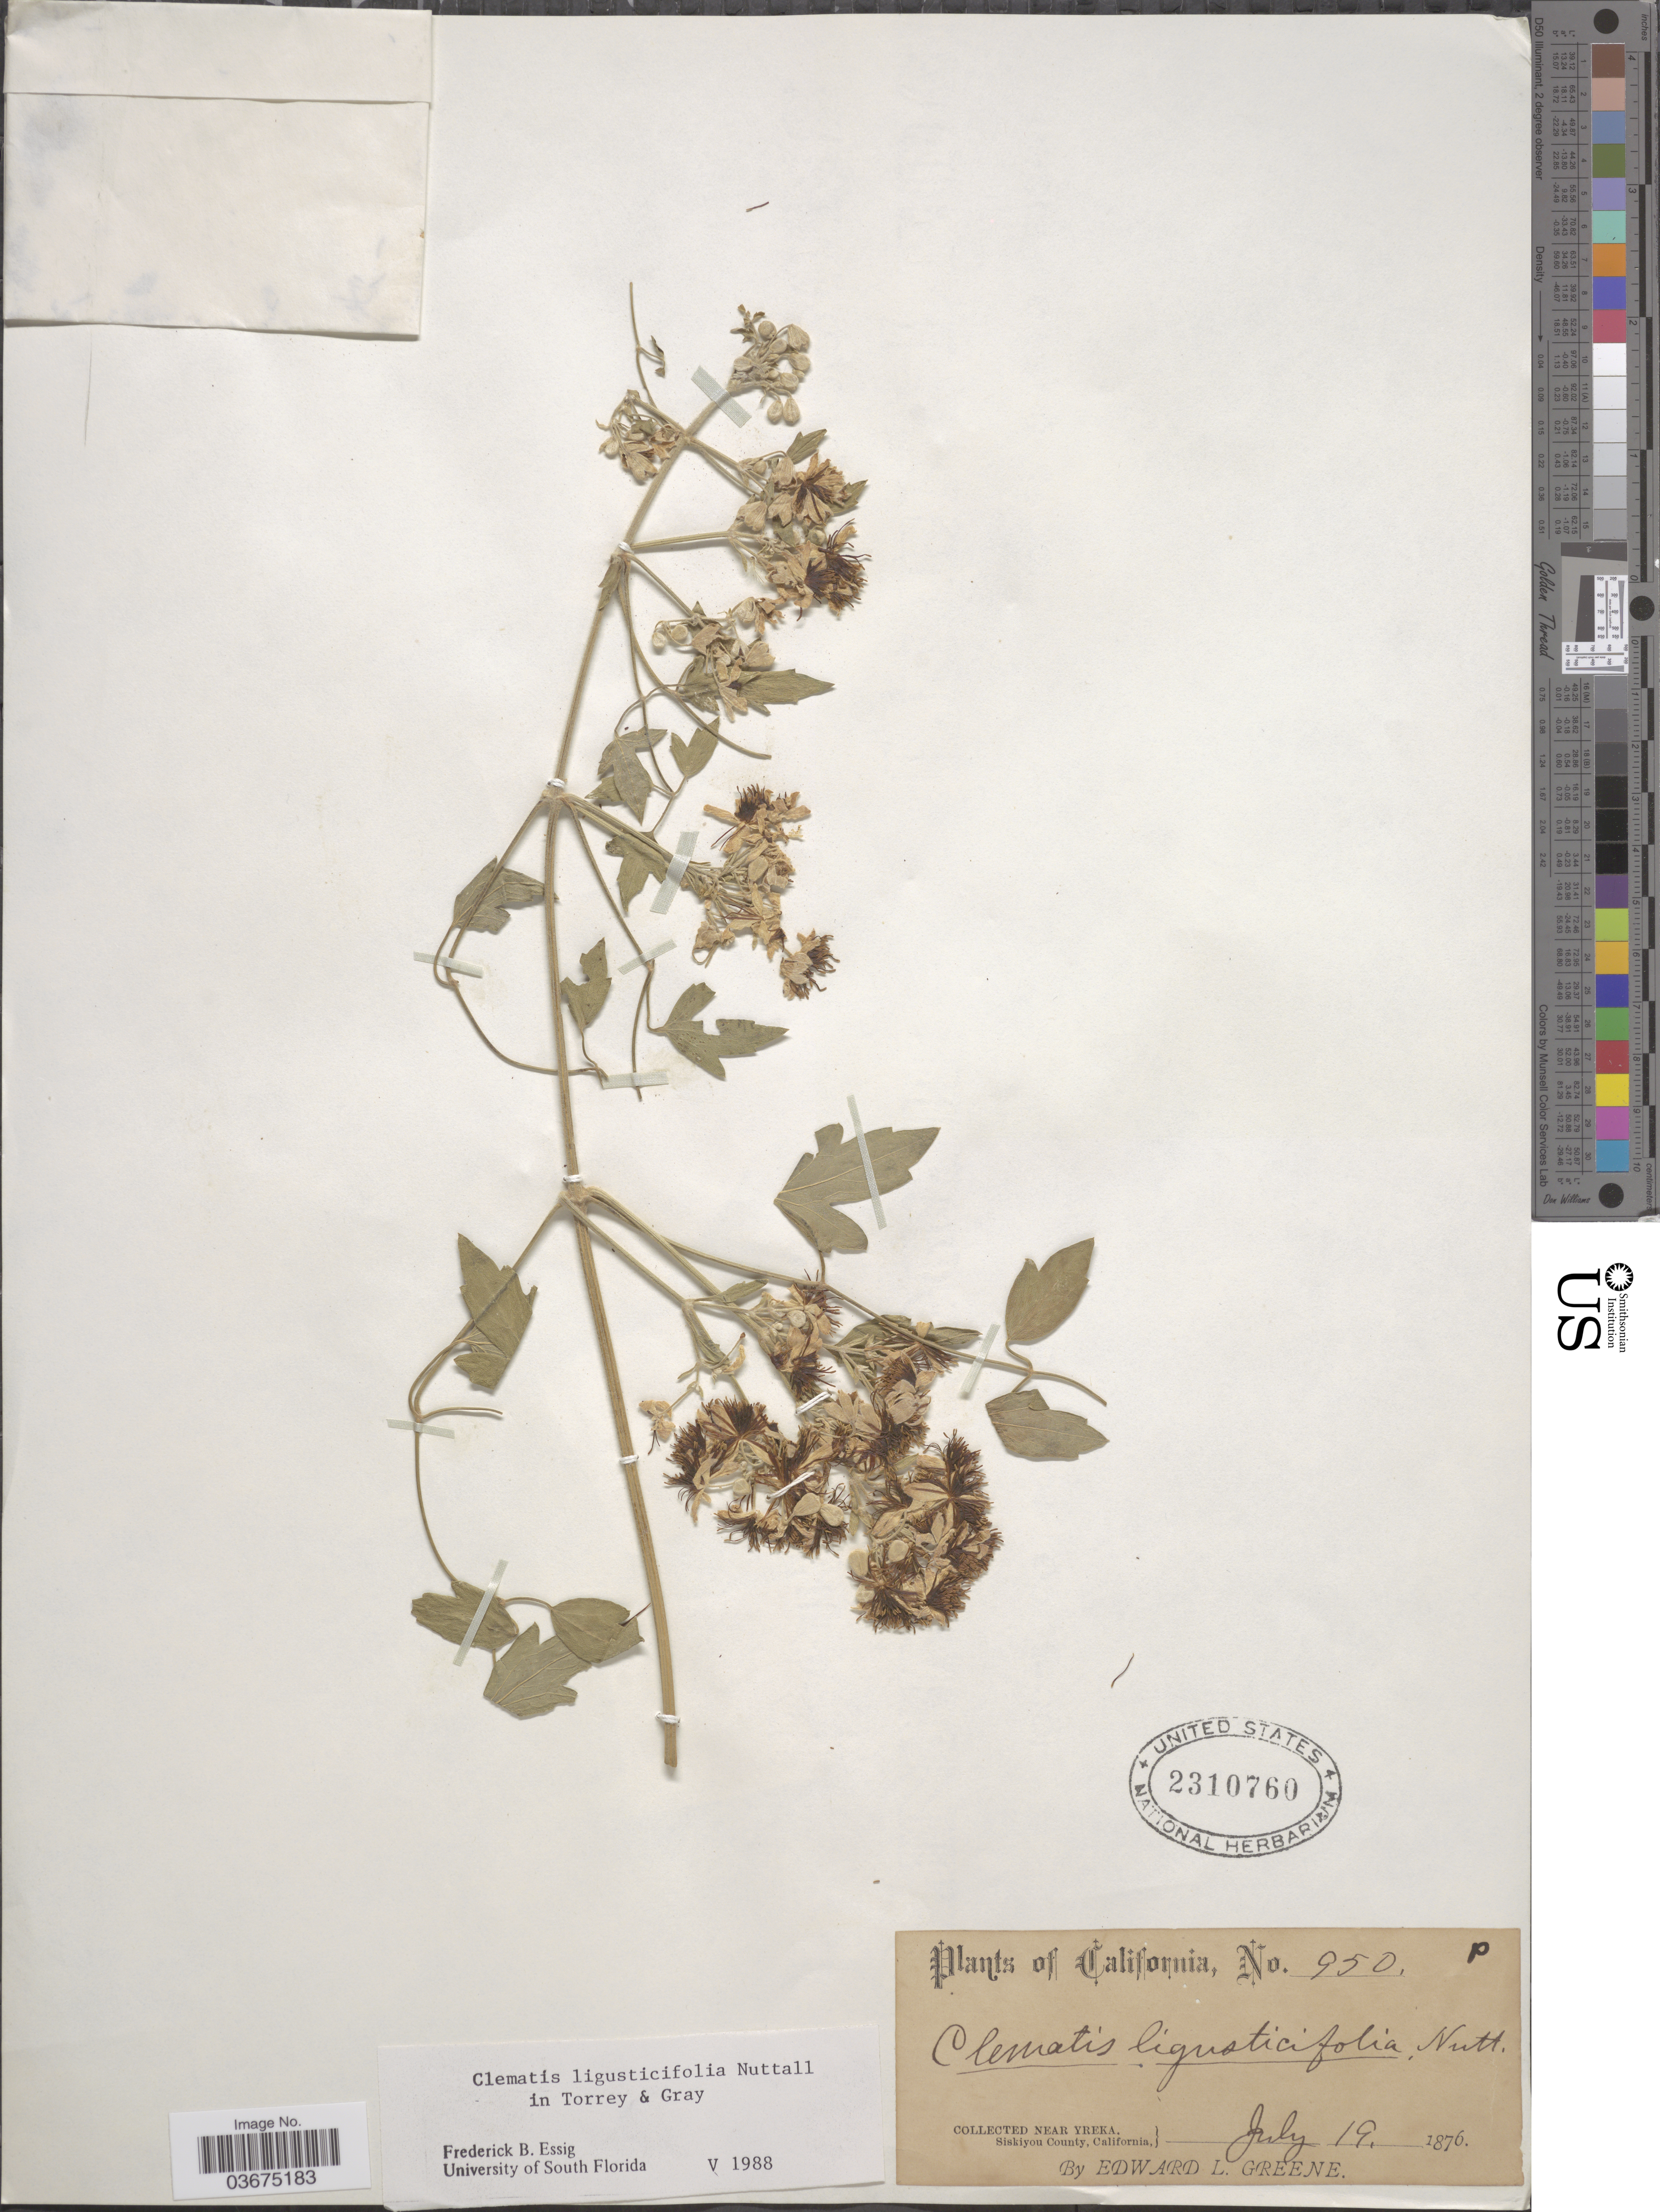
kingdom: Plantae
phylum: Tracheophyta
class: Magnoliopsida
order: Ranunculales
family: Ranunculaceae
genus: Clematis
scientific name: Clematis ligusticifolia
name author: Nutt.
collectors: E. L. Greene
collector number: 950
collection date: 1876-07-19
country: United States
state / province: California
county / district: Siskiyou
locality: Near Yreka. Siskiyou County.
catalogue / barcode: US 2310760